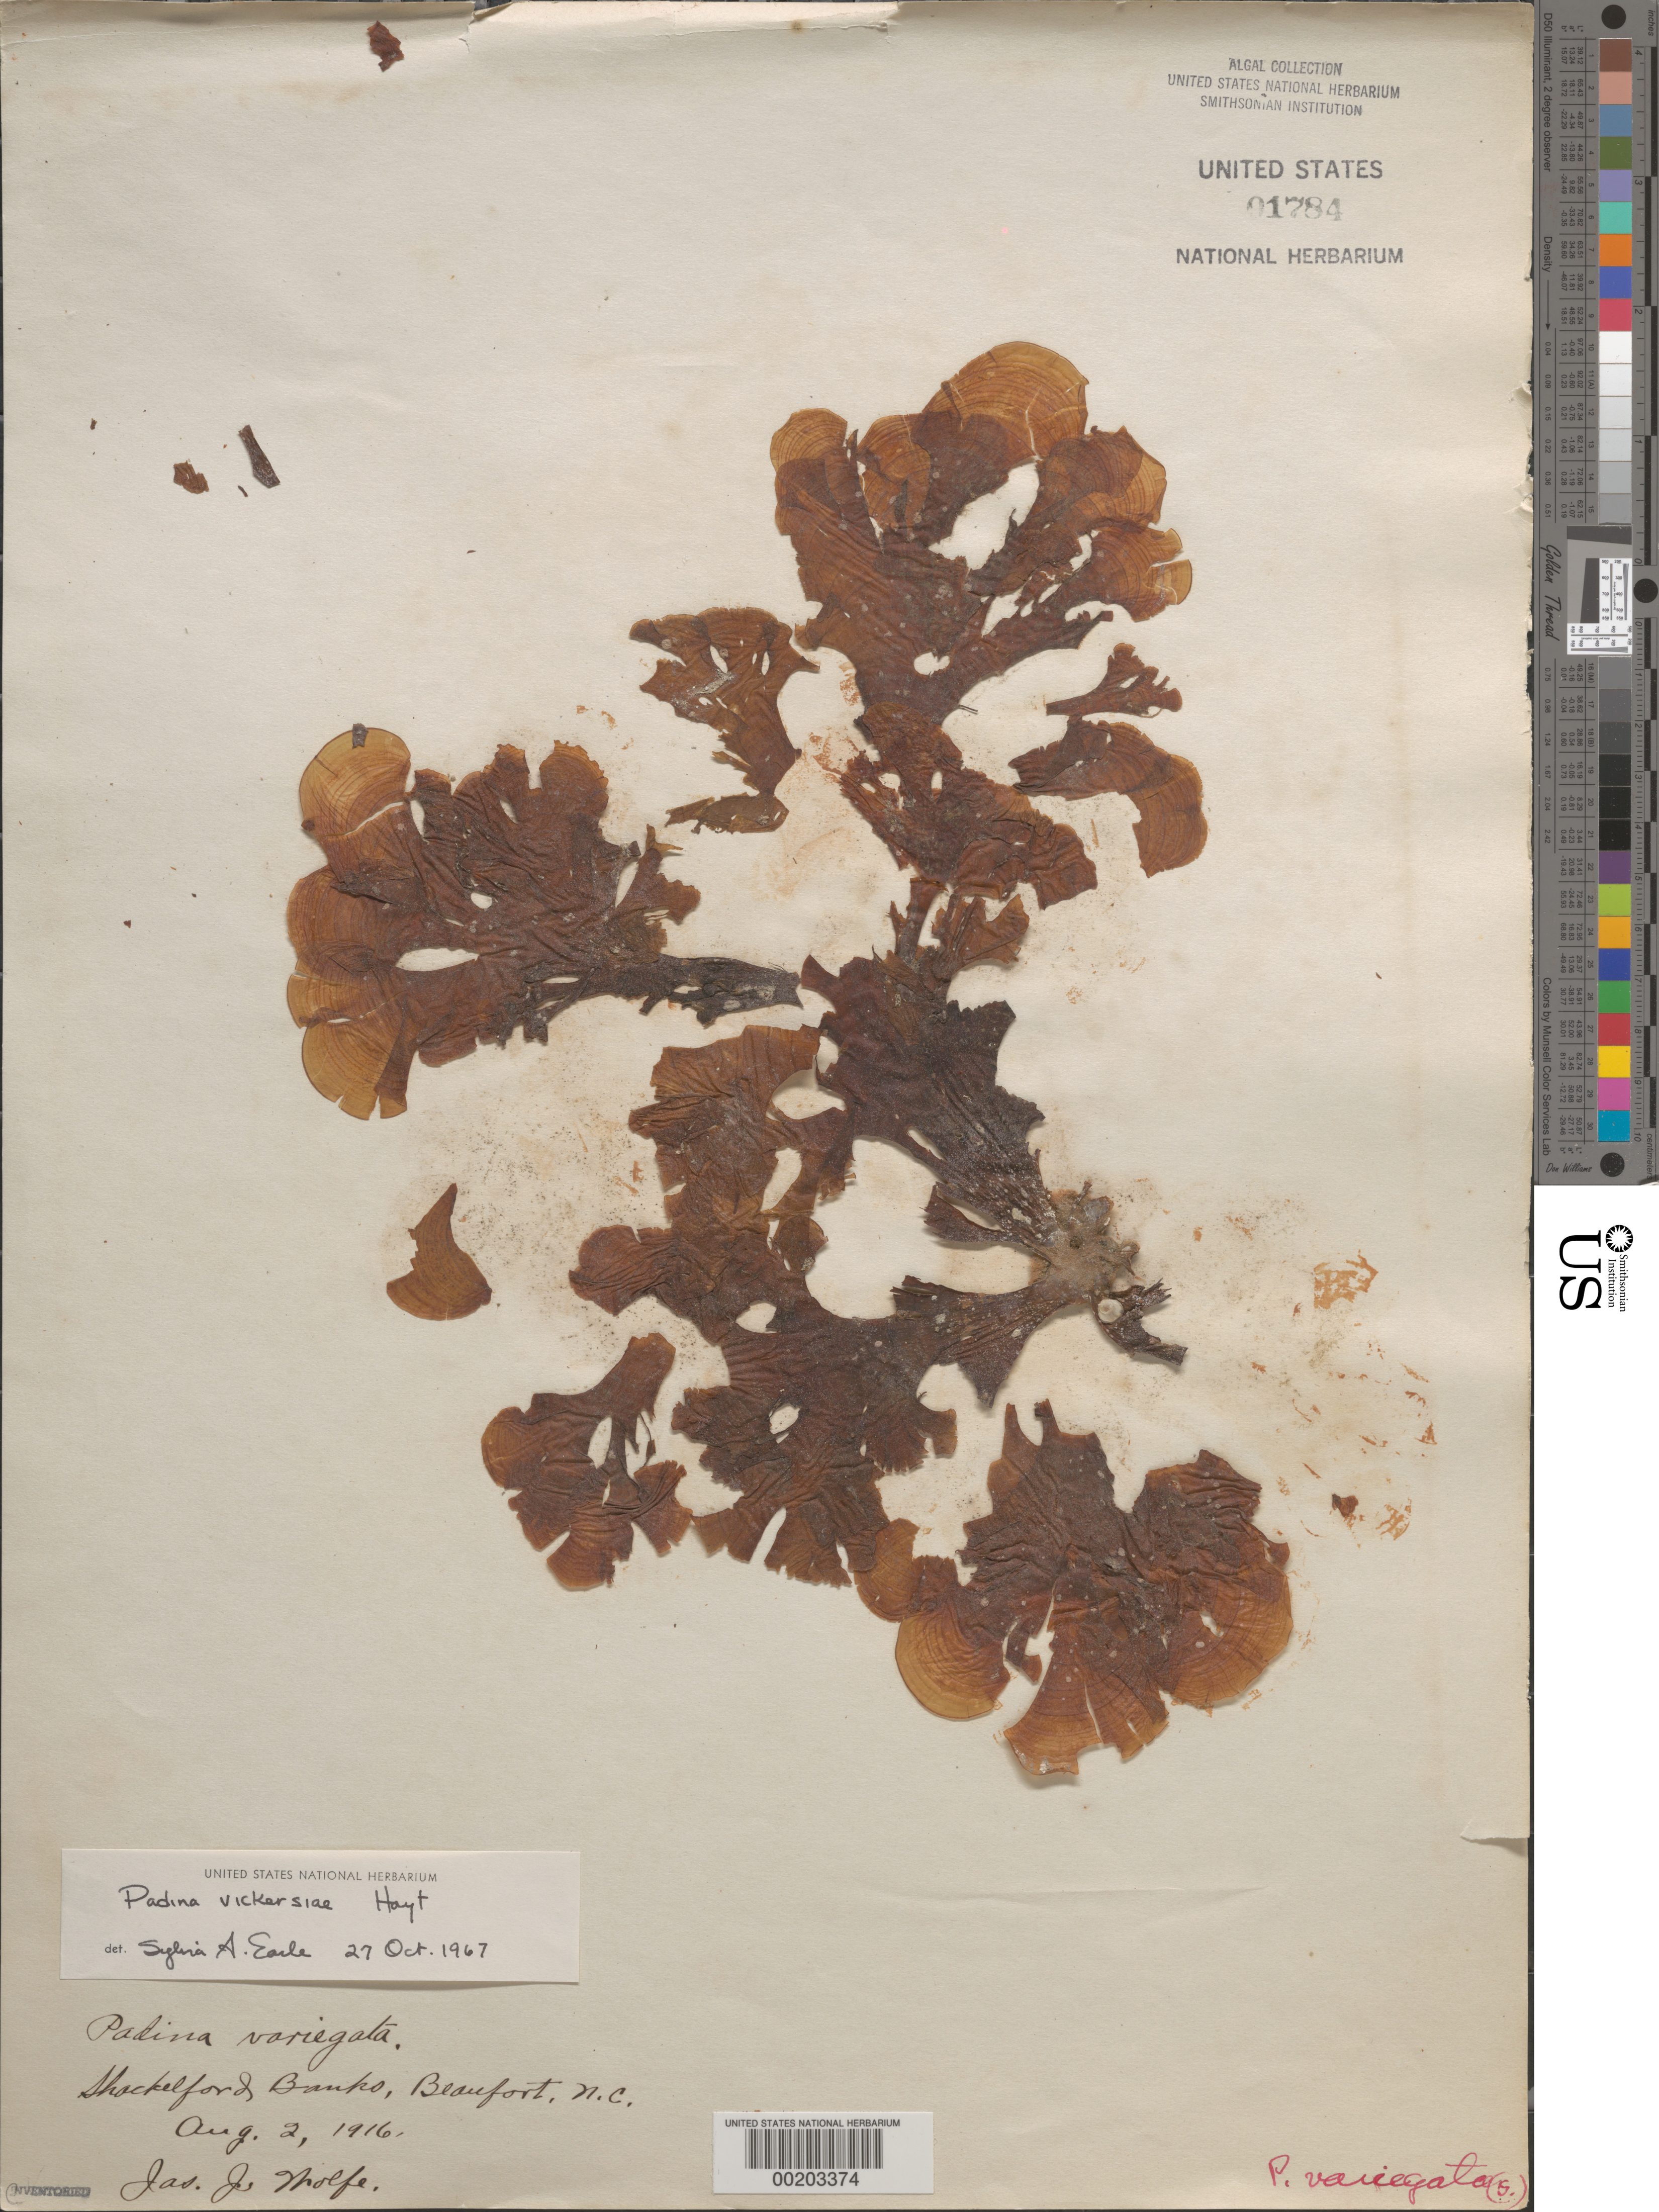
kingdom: Chromista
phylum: Ochrophyta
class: Phaeophyceae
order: Dictyotales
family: Dictyotaceae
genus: Padina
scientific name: Padina gymnospora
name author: (Kütz.) O.G. Sond.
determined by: Algae name updating Project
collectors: J. Wolfe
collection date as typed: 02 Aug 1916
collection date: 1916-08-02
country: United States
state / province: North Carolina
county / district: Carteret County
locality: Beaufort, Shackleford Banks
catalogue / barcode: US 1784